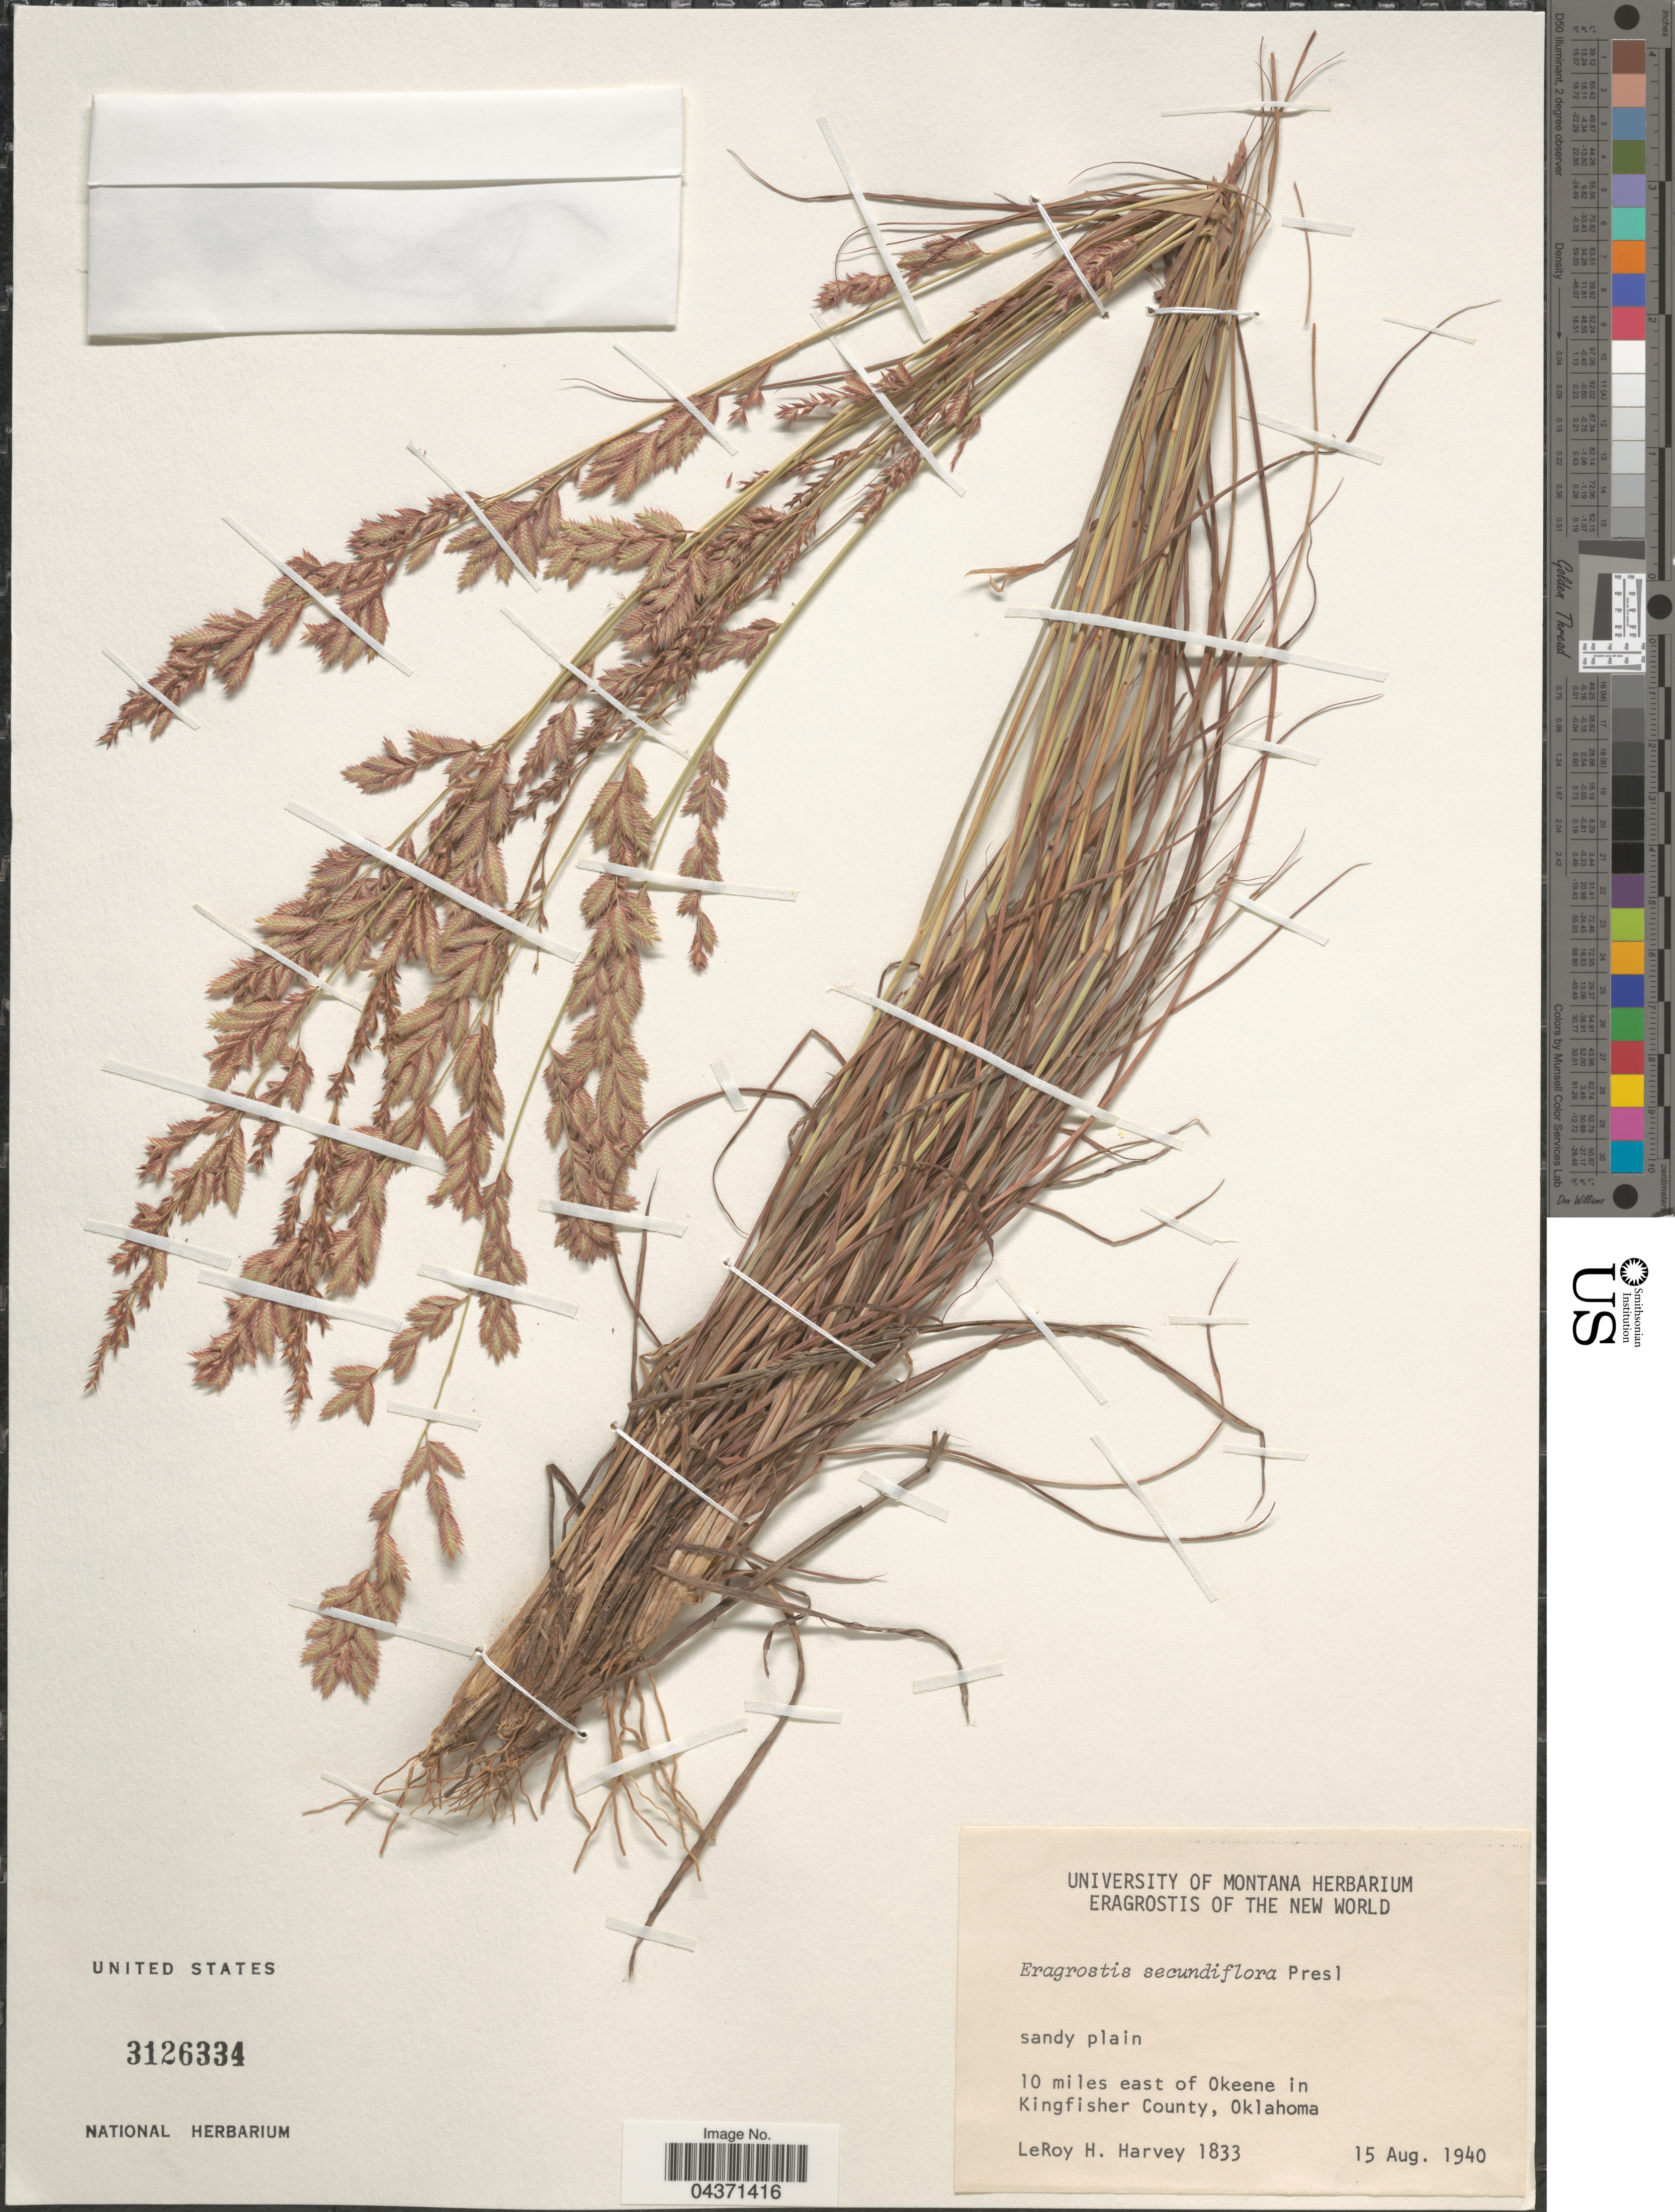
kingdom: Plantae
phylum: Tracheophyta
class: Liliopsida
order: Poales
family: Poaceae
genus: Eragrostis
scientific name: Eragrostis secundiflora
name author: J. Presl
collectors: L. H. Harvey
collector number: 1833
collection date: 1940-08-15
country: United States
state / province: Oklahoma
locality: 10 miles east of Okeene in Kingfisher County.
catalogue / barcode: US 3126334